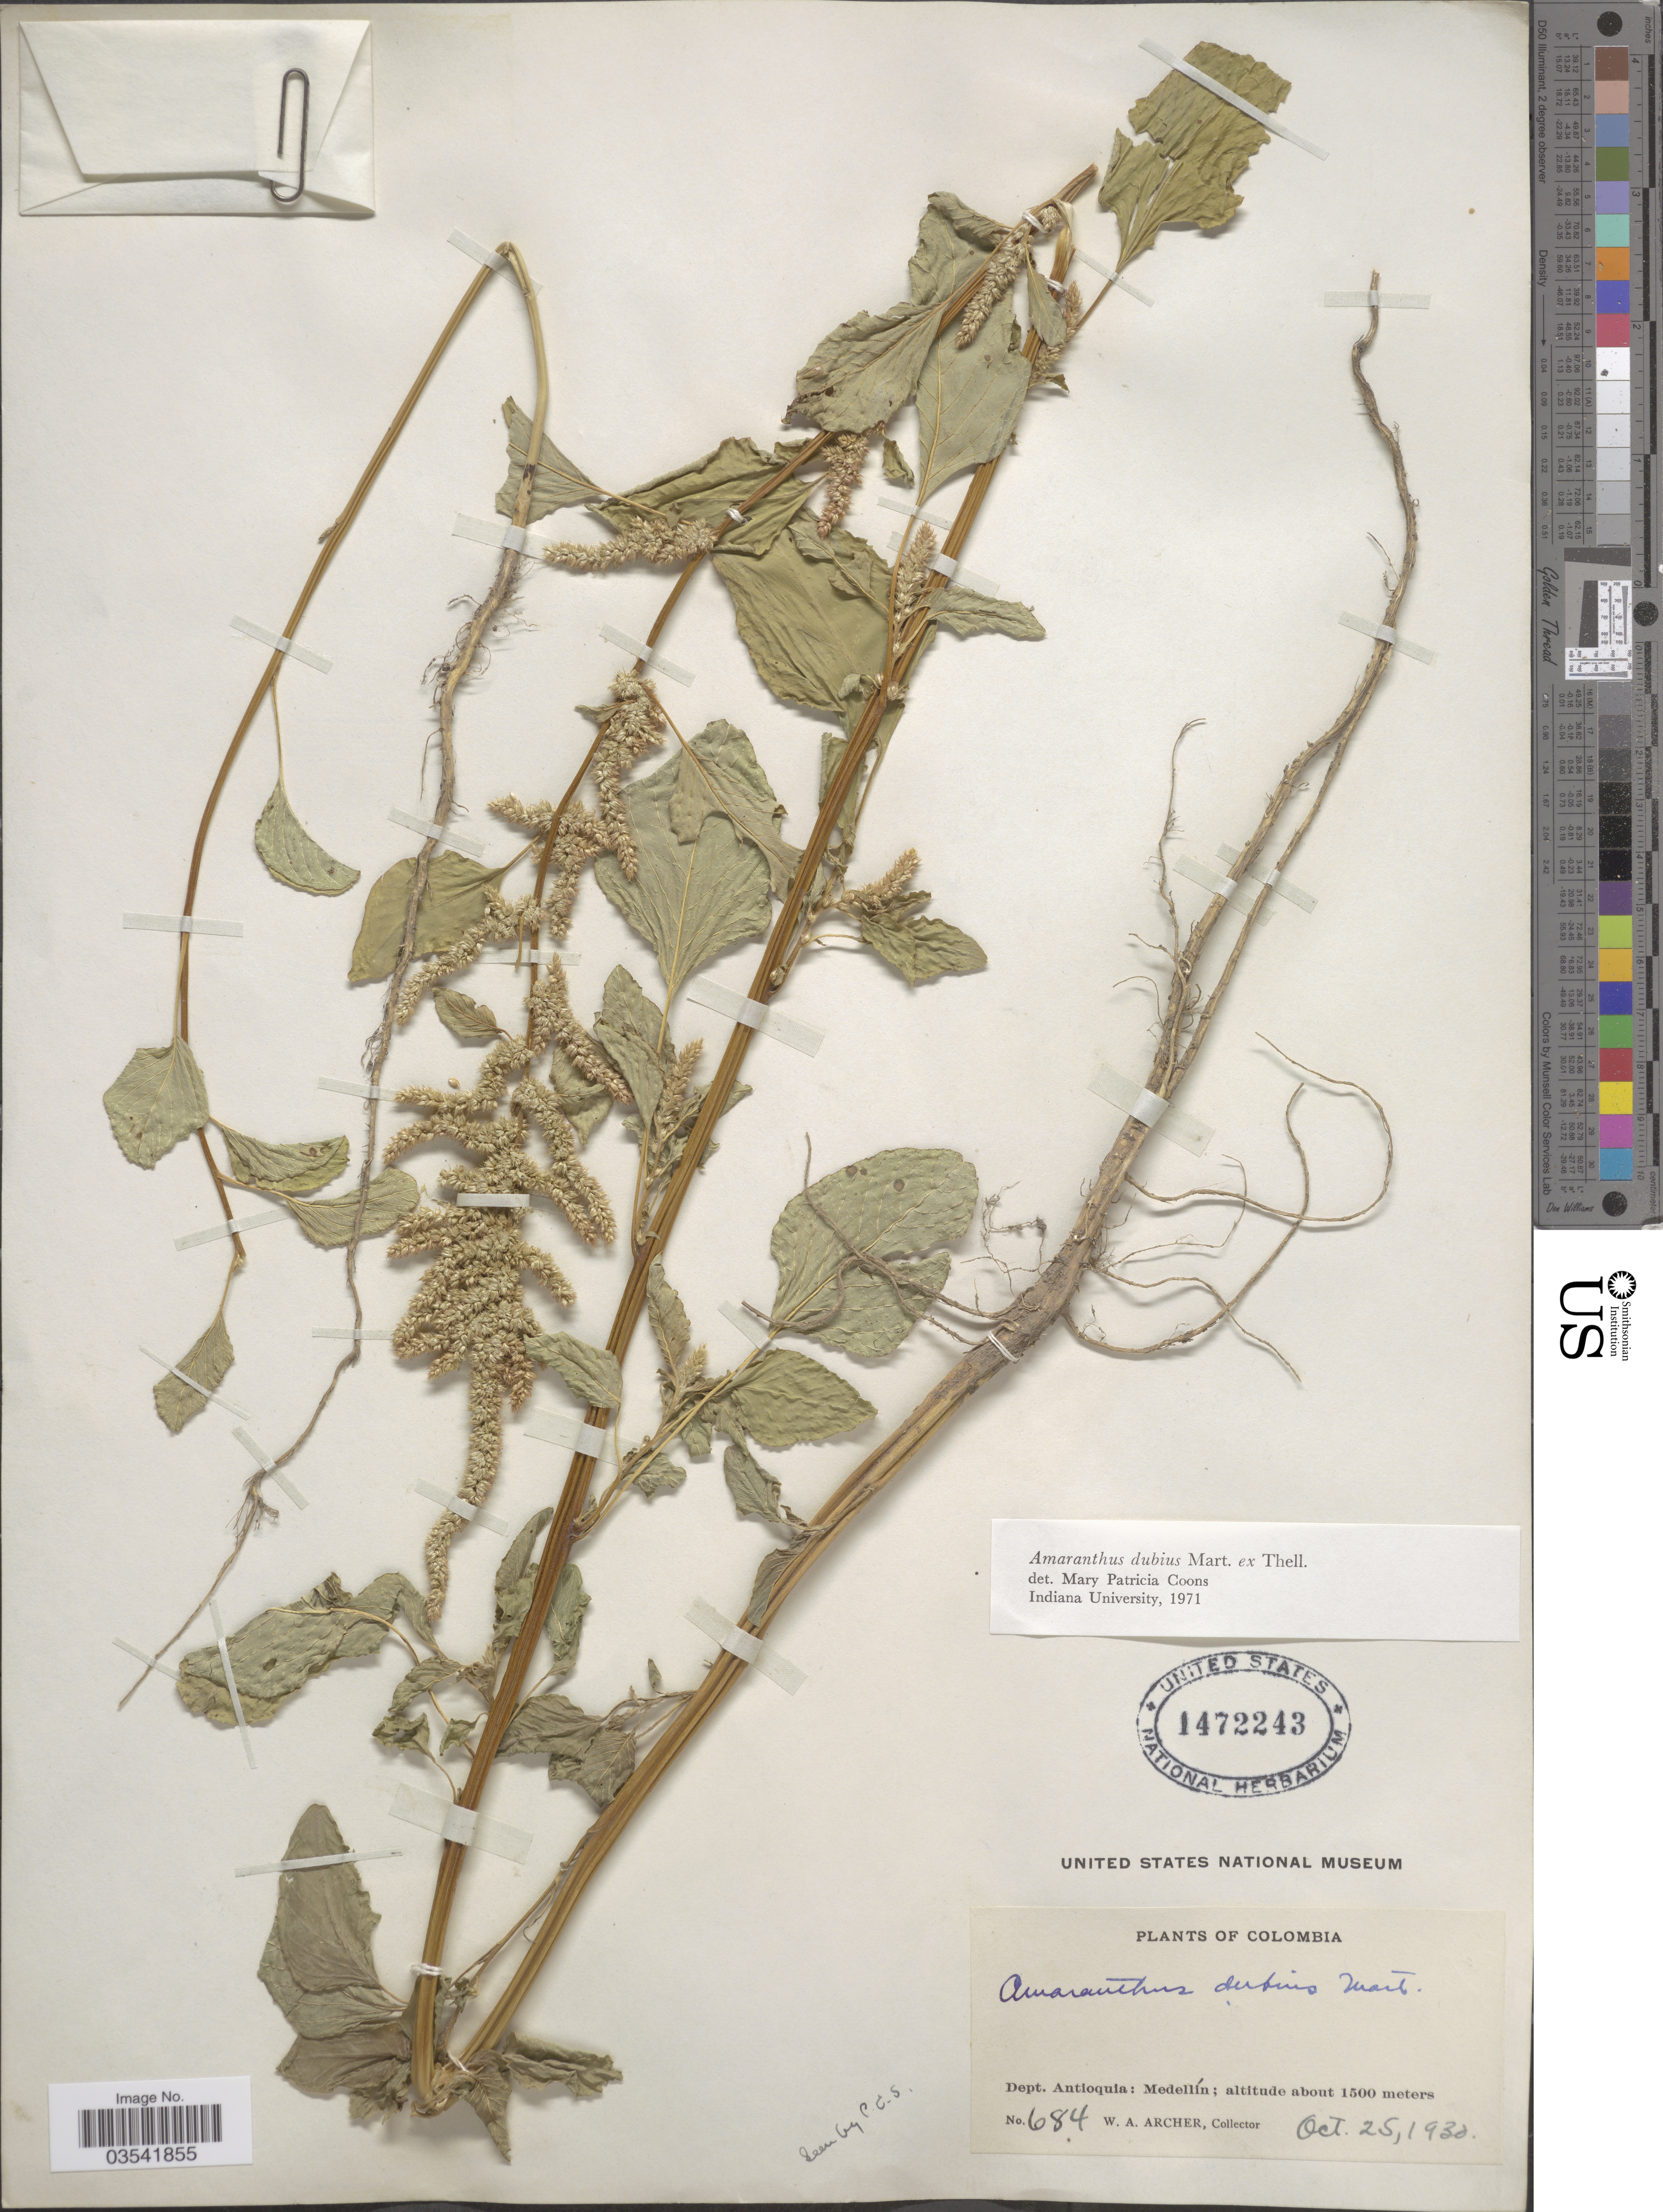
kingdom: Plantae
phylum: Tracheophyta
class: Magnoliopsida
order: Caryophyllales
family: Amaranthaceae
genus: Amaranthus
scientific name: Amaranthus dubius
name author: Mart. ex Thell.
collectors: W. Archer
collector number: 684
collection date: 1930-10-25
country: Colombia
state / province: Antioquia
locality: Dept. Antioquia: Medellín.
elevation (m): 1500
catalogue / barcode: US 1472243